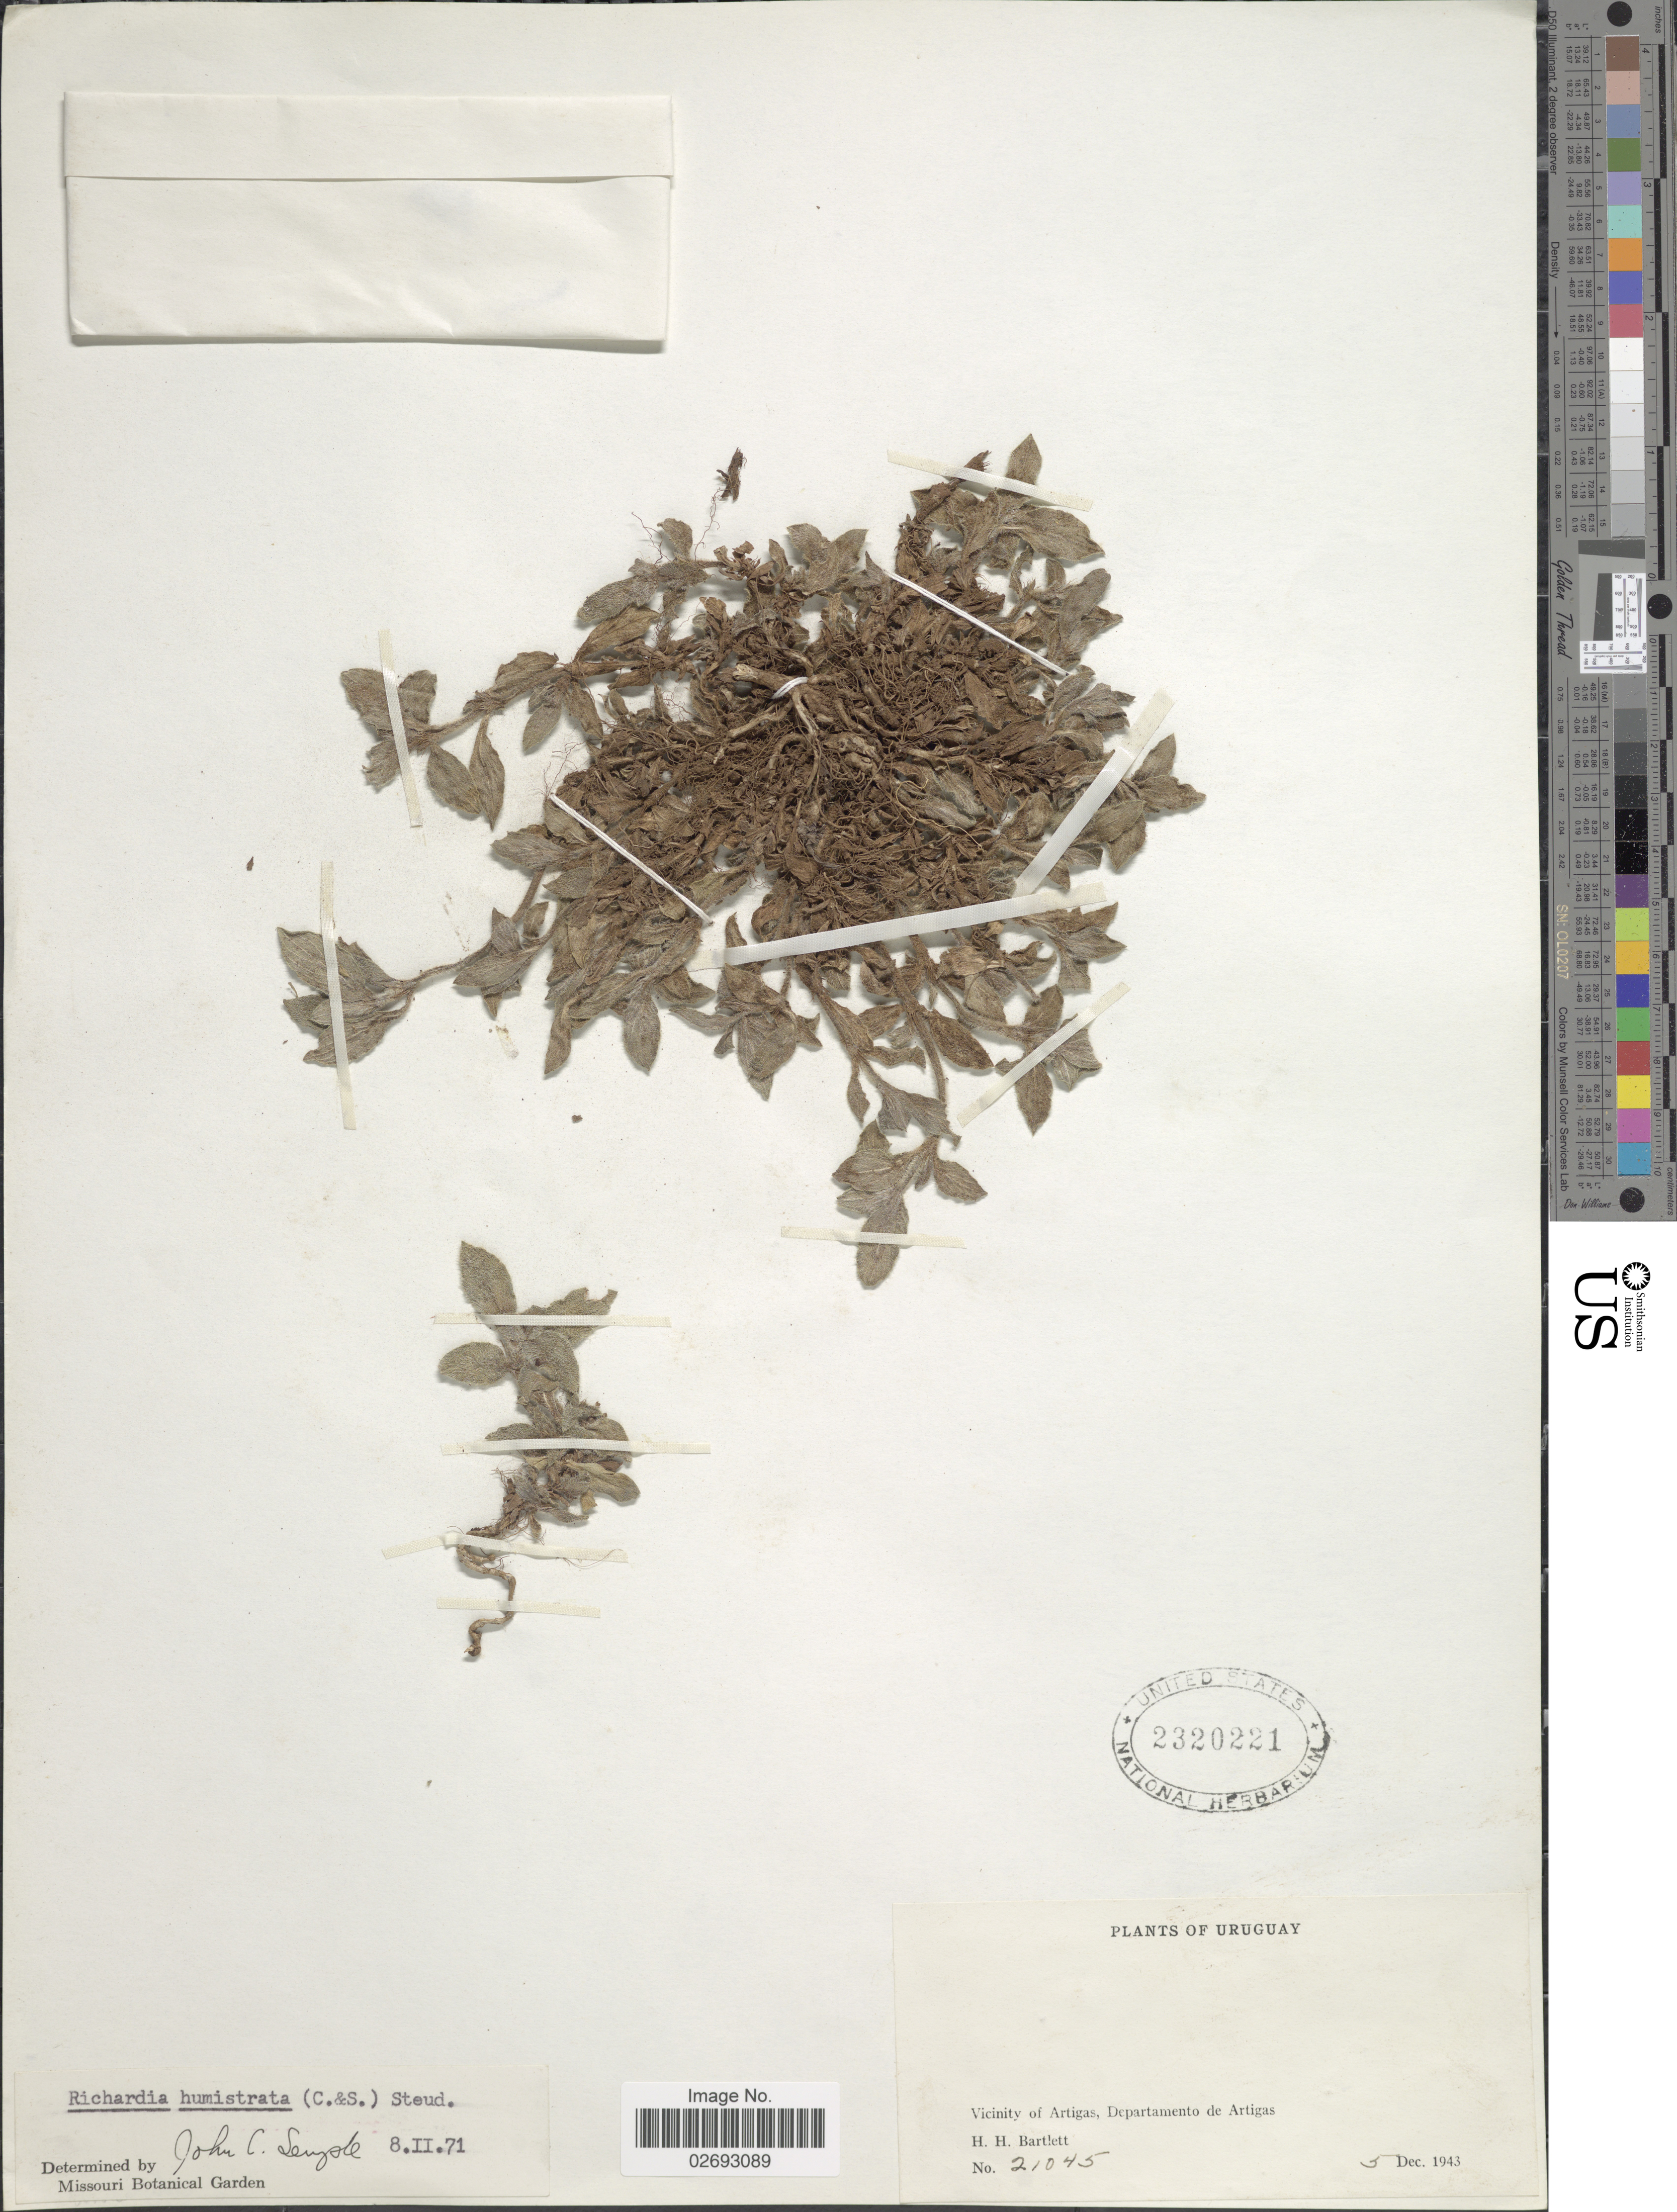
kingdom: Plantae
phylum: Tracheophyta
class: Magnoliopsida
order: Gentianales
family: Rubiaceae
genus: Richardia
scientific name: Richardia humistrata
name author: (Cham. & Schltdl.) Steud.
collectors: H. H. Bartlett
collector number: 21045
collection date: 1943-12-05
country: Uruguay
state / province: Artigas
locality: Vicinity of Artigas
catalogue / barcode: US 2320221